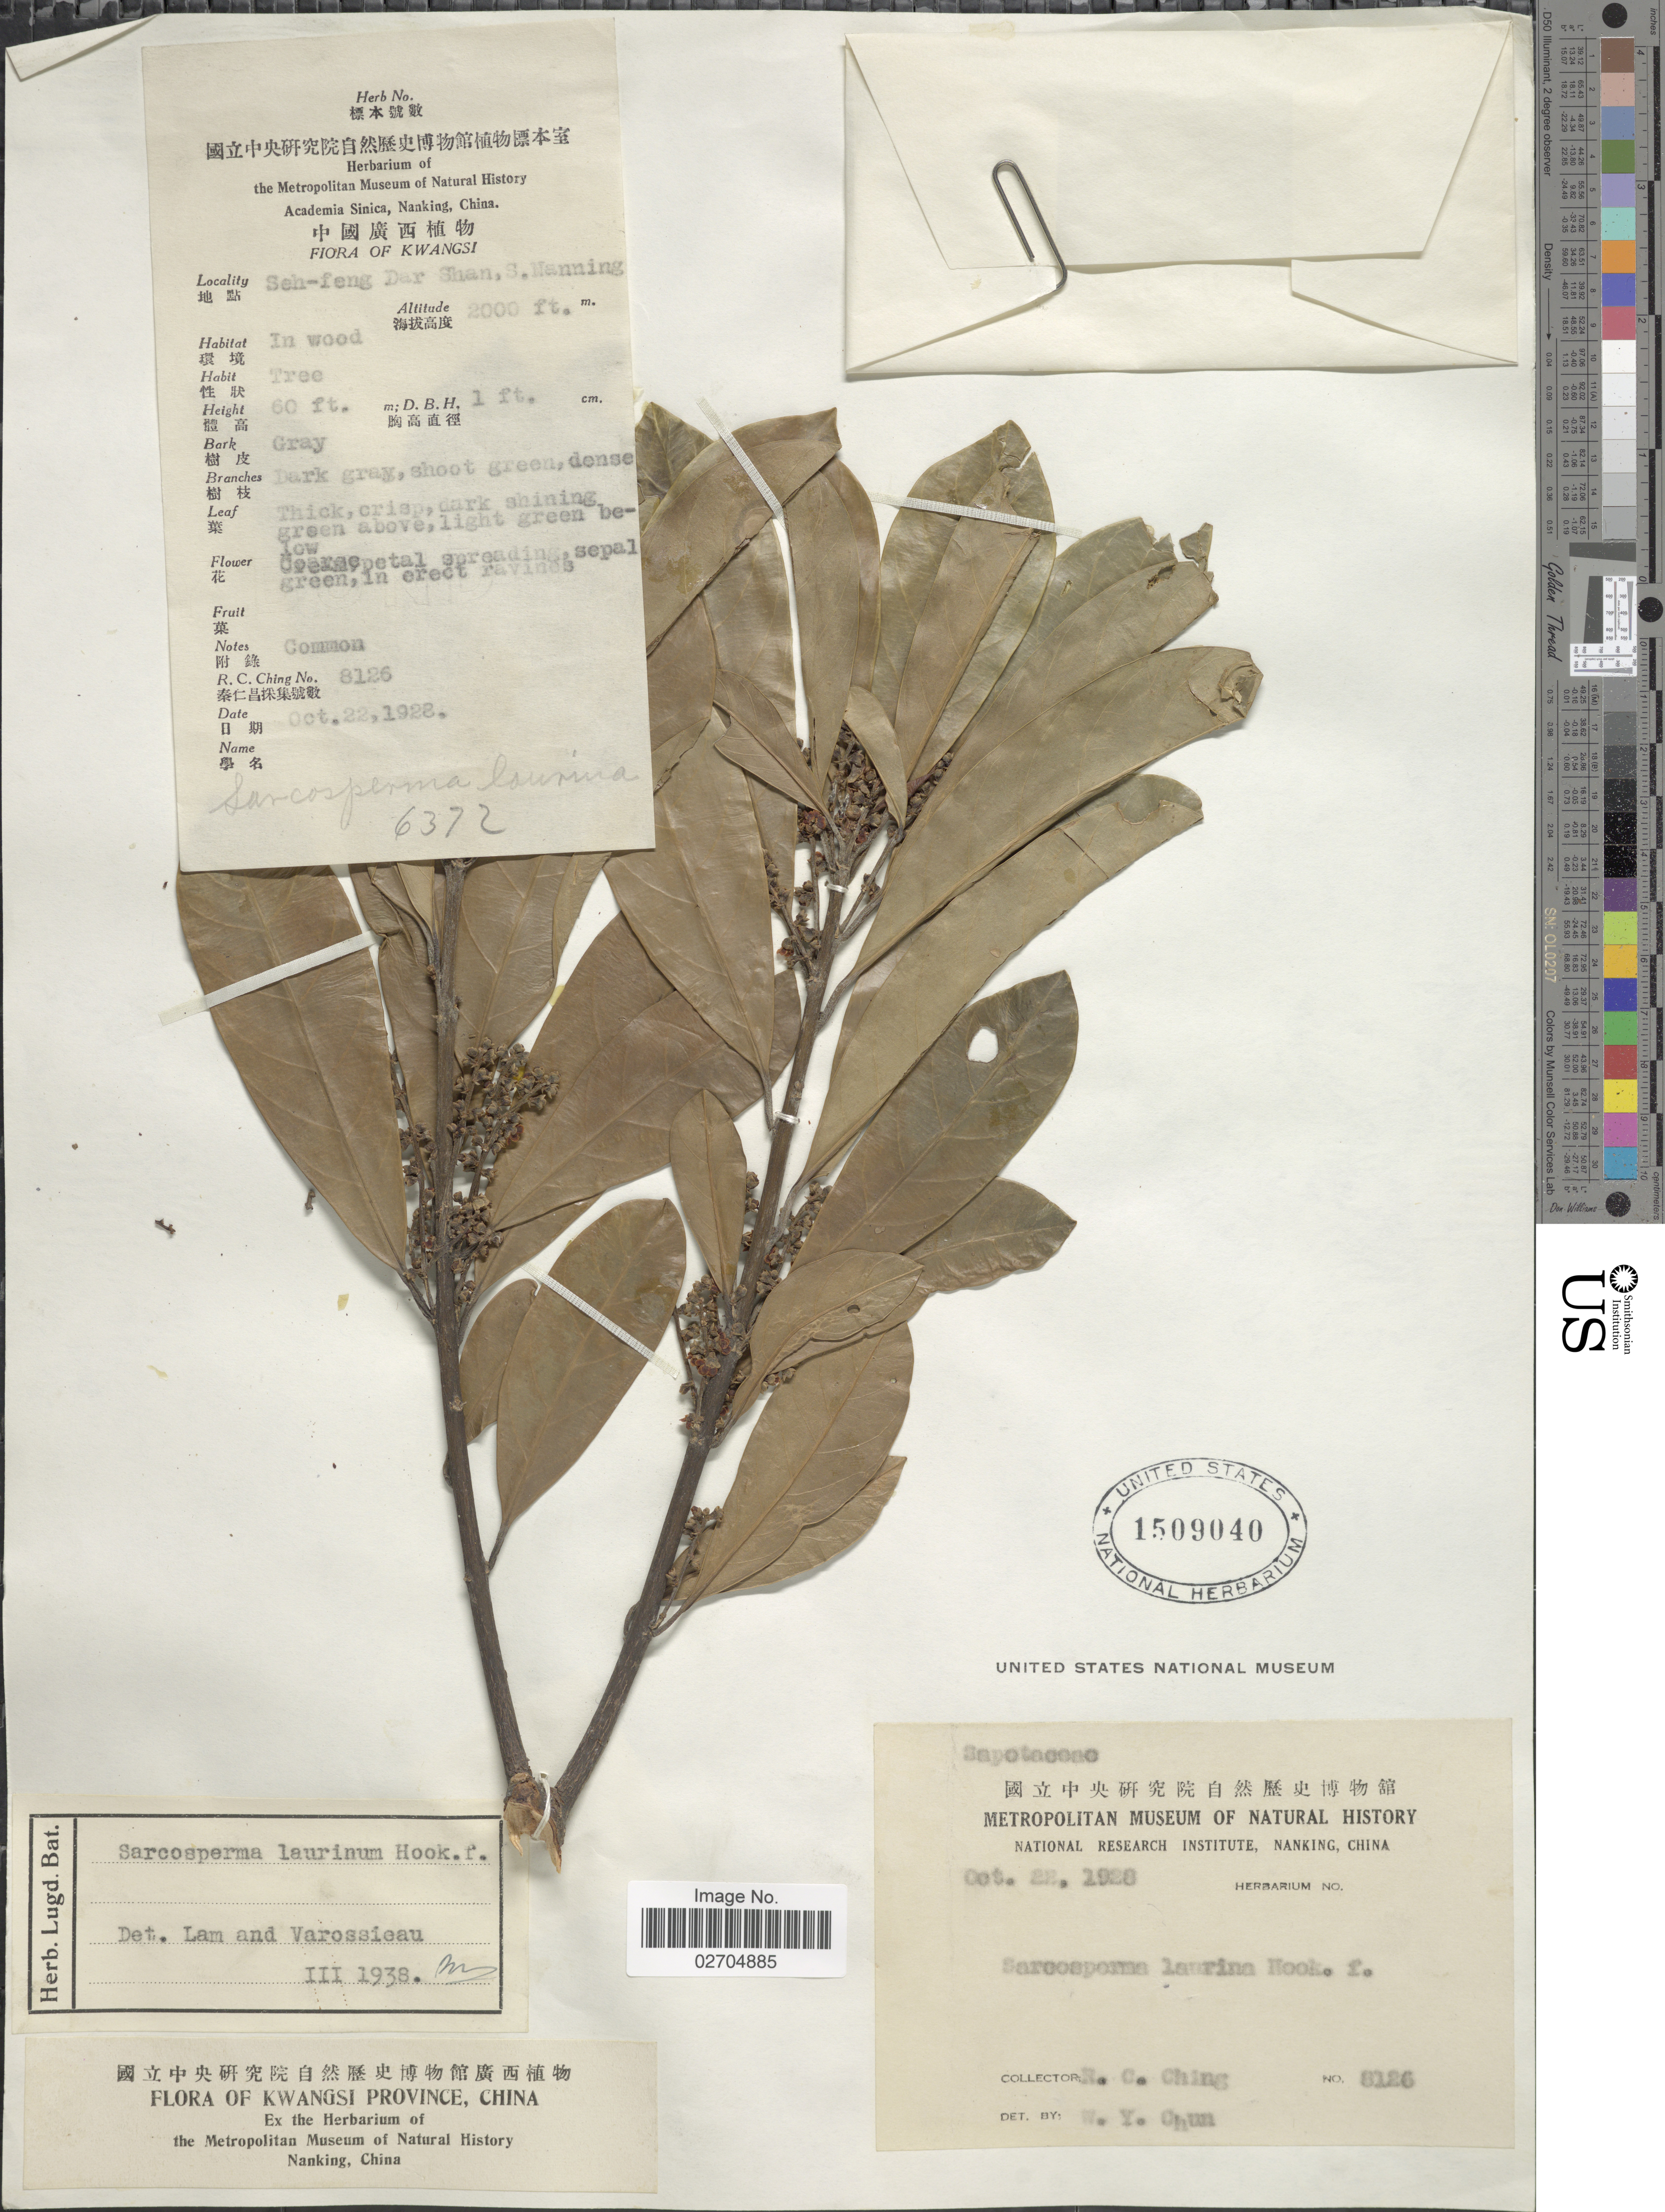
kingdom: Plantae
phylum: Tracheophyta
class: Magnoliopsida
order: Ericales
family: Sapotaceae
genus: Sarcosperma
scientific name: Sarcosperma laurinum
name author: (Benth.) Hook. f.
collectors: R. C. Ching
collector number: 8126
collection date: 1928-10-22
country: China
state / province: Guangxi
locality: Kwangi Province. Seh-feng Dar Shan, S. Nanning.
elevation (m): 610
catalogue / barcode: US 1509040